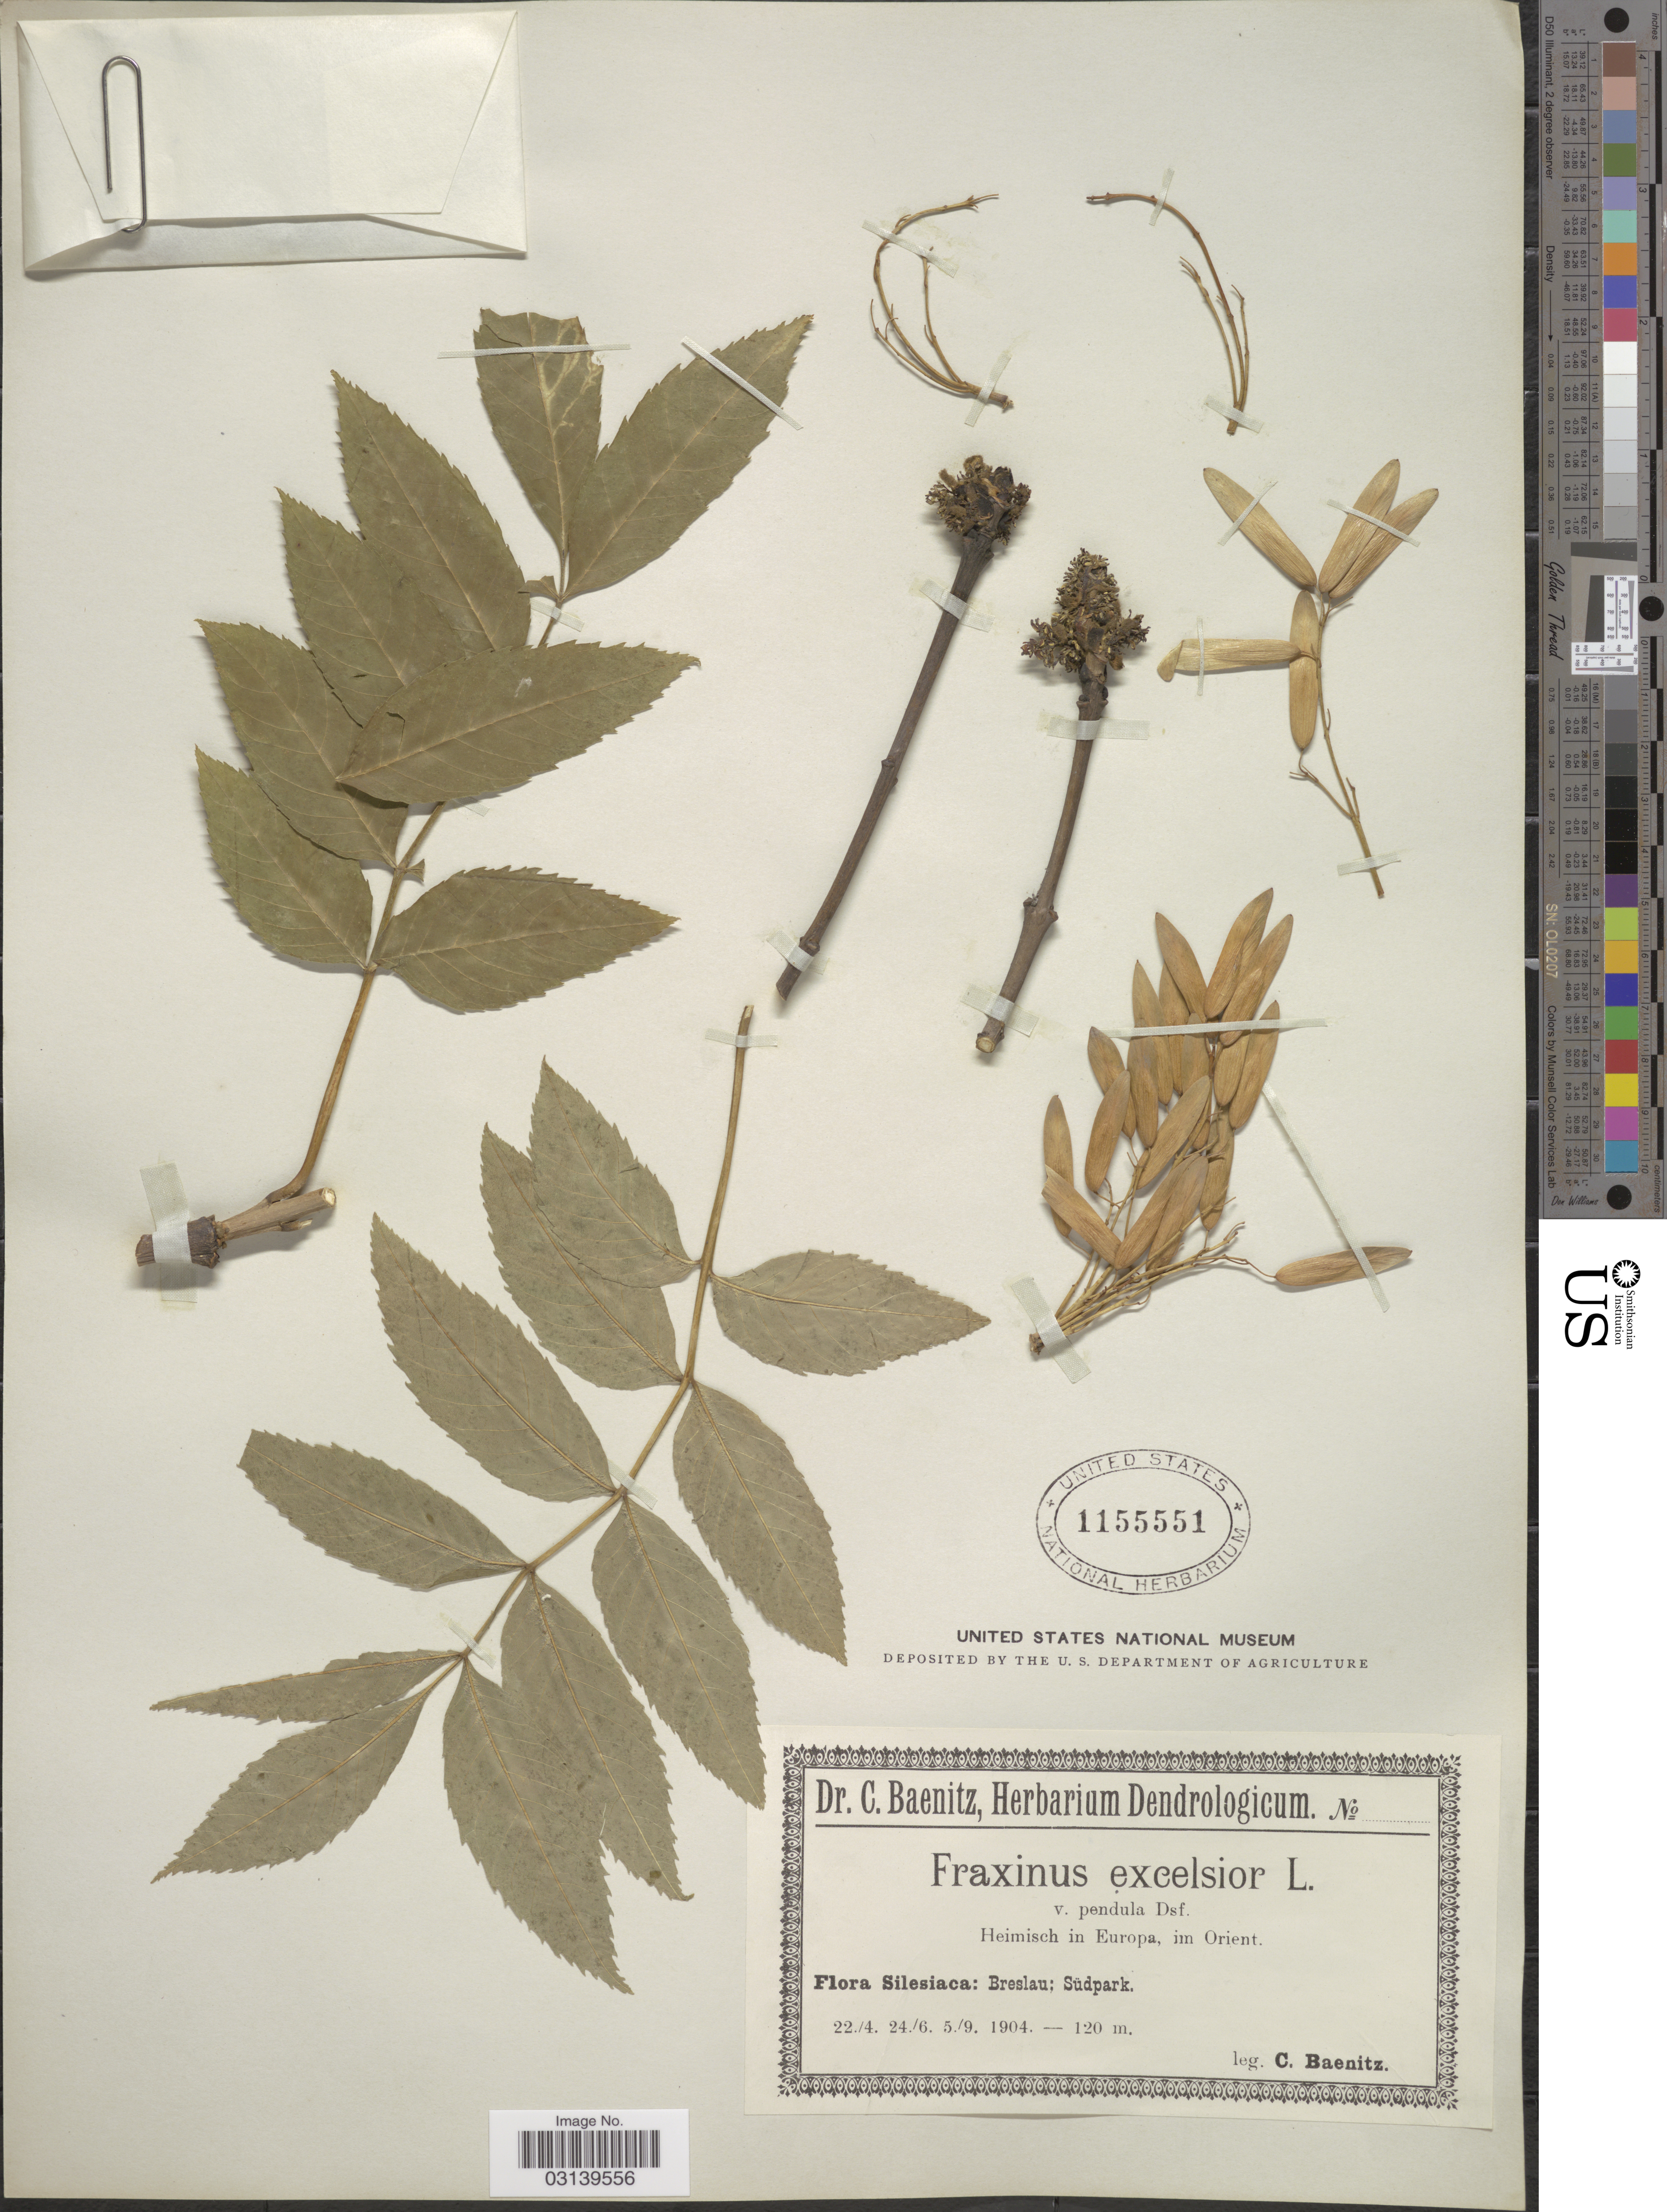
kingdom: Plantae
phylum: Tracheophyta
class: Magnoliopsida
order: Lamiales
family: Oleaceae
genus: Fraxinus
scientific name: Fraxinus excelsior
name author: L.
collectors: C. G. Baenitz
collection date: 1904-04-22/1904-09-05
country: Poland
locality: Silesiaca: Breslau; Südpark.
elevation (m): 120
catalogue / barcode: US 1155551